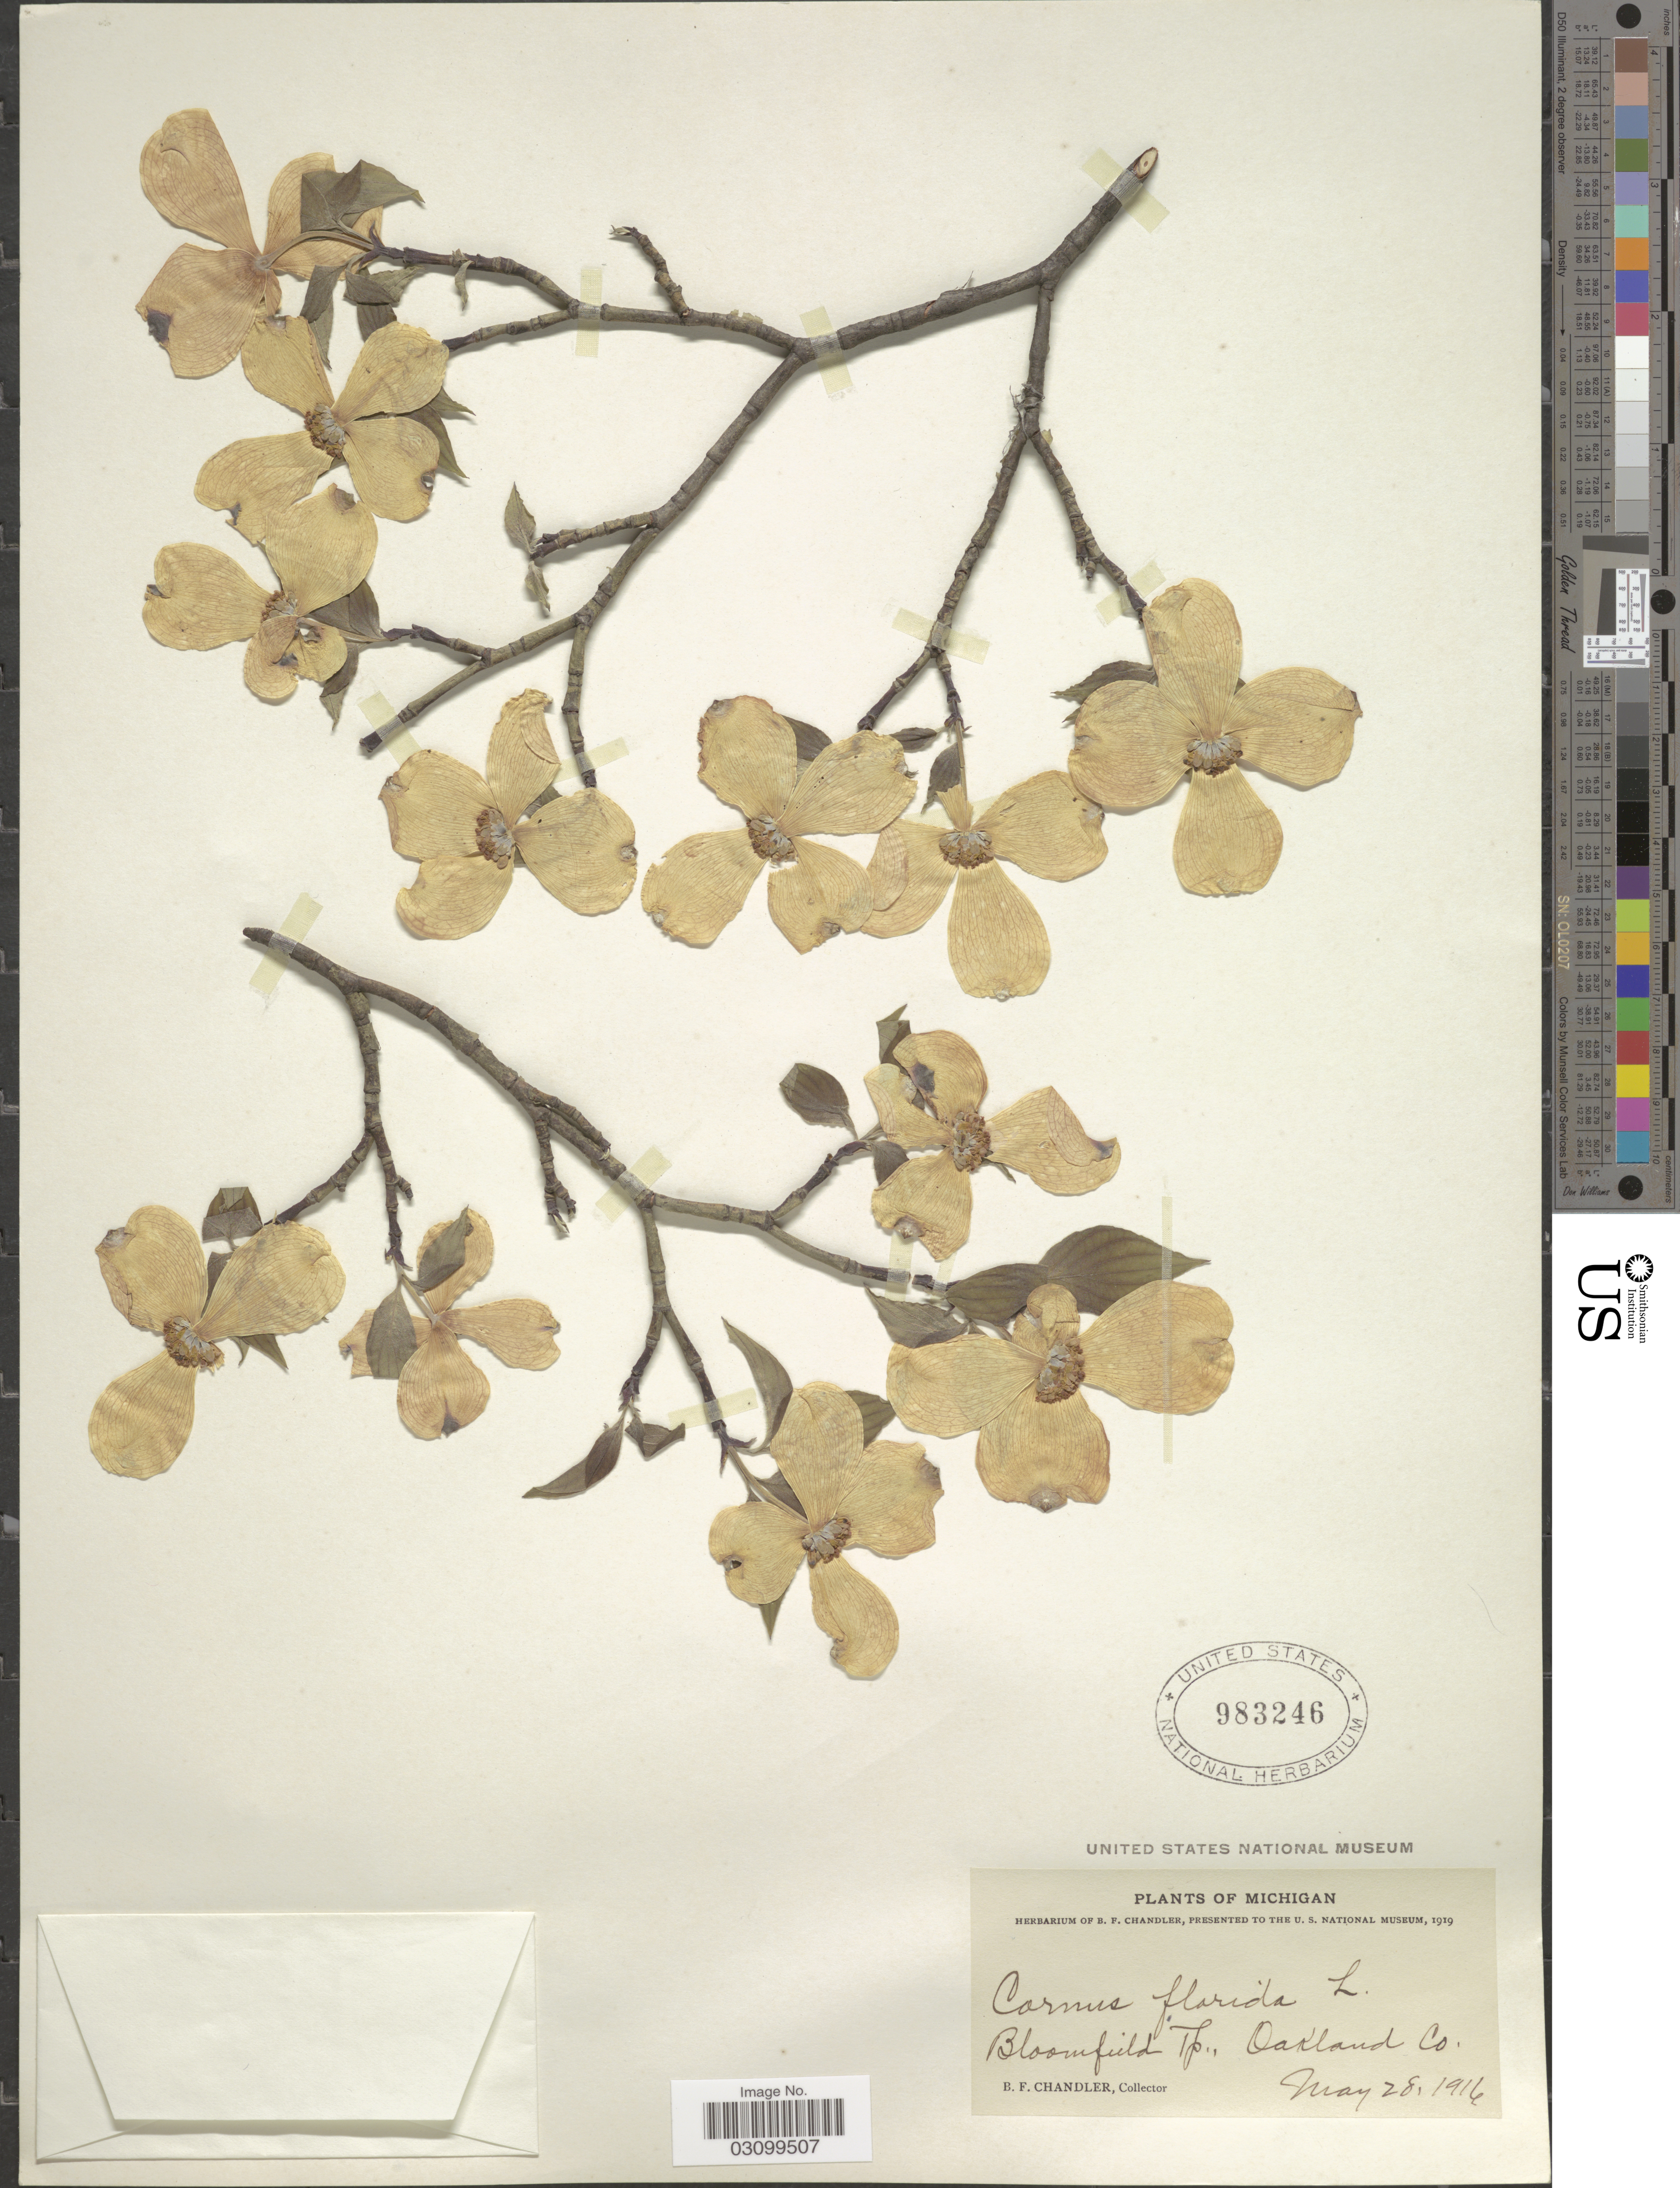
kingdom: Plantae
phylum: Tracheophyta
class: Magnoliopsida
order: Cornales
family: Cornaceae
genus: Cornus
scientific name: Cornus florida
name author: L.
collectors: B. F. Chandler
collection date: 1916-05-28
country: United States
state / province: Massachusetts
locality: Bloomfield Tp., Oakland Co.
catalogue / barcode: US 983246